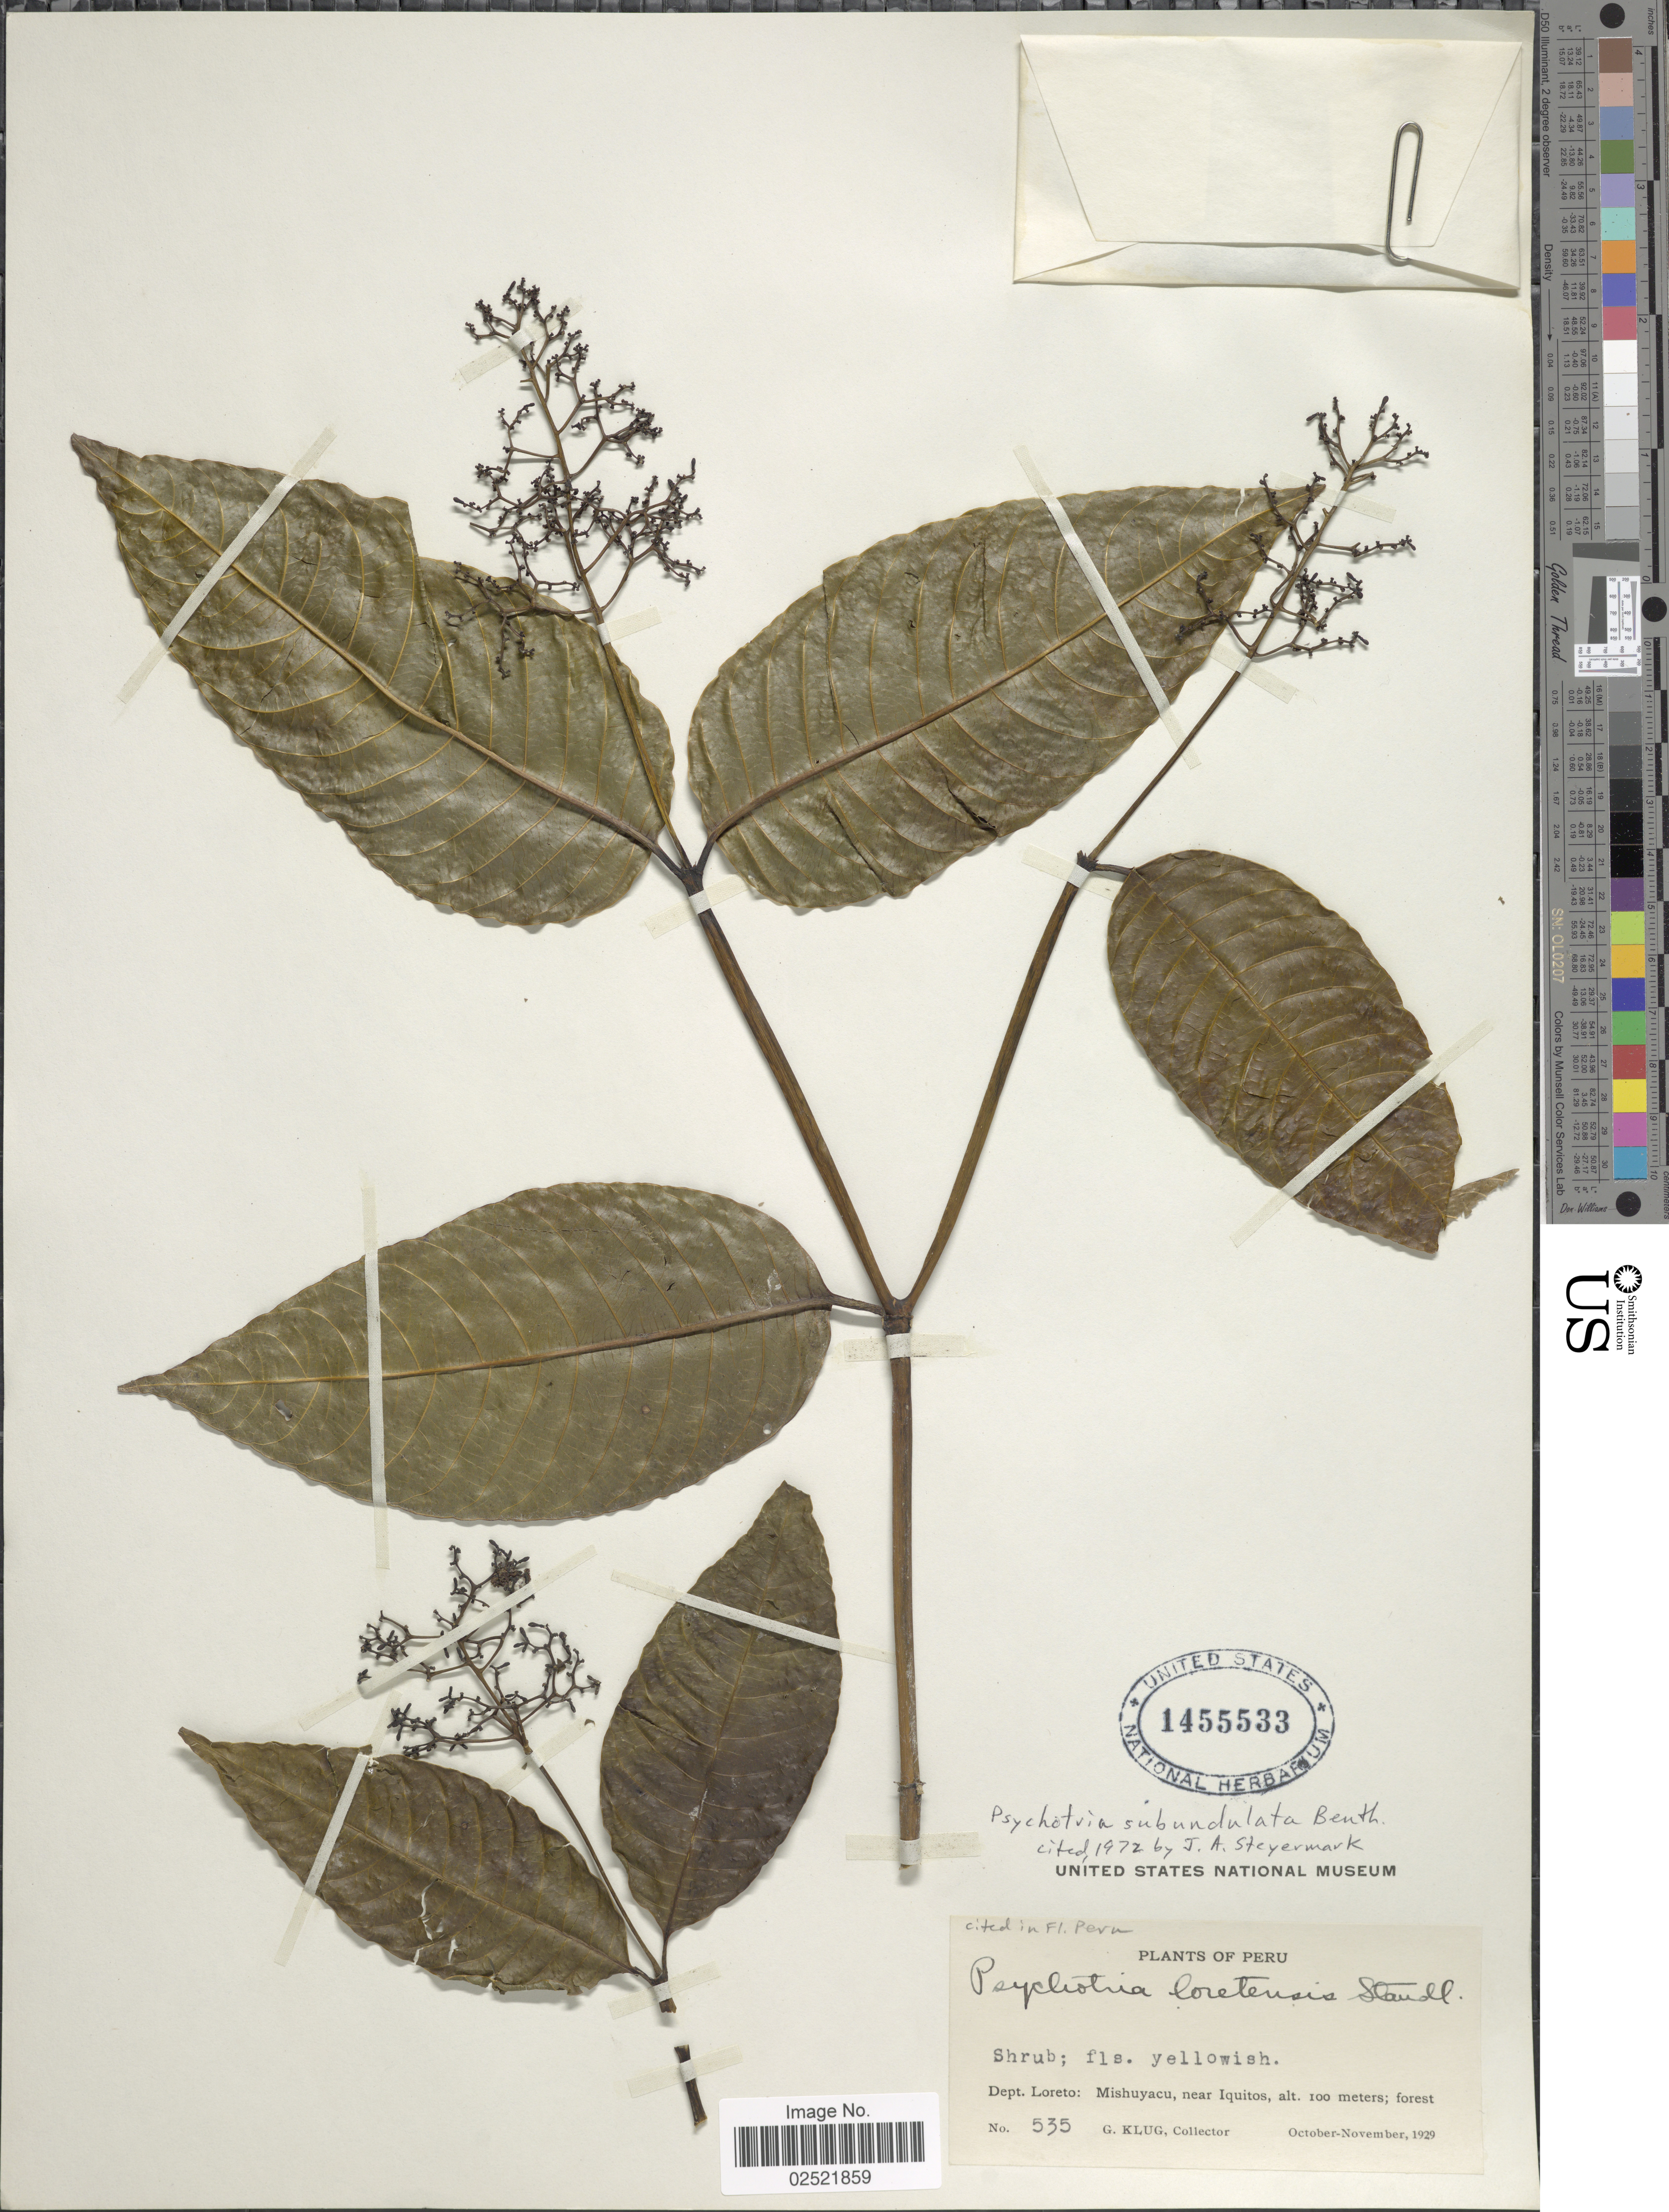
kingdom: Plantae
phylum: Tracheophyta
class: Magnoliopsida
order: Gentianales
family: Rubiaceae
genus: Psychotria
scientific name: Psychotria subundulata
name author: Benth.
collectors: G. Klug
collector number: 535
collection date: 1929-10/1929-11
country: Peru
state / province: Loreto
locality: Mishuyacu, near Iquitos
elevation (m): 100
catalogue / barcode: US 1455533